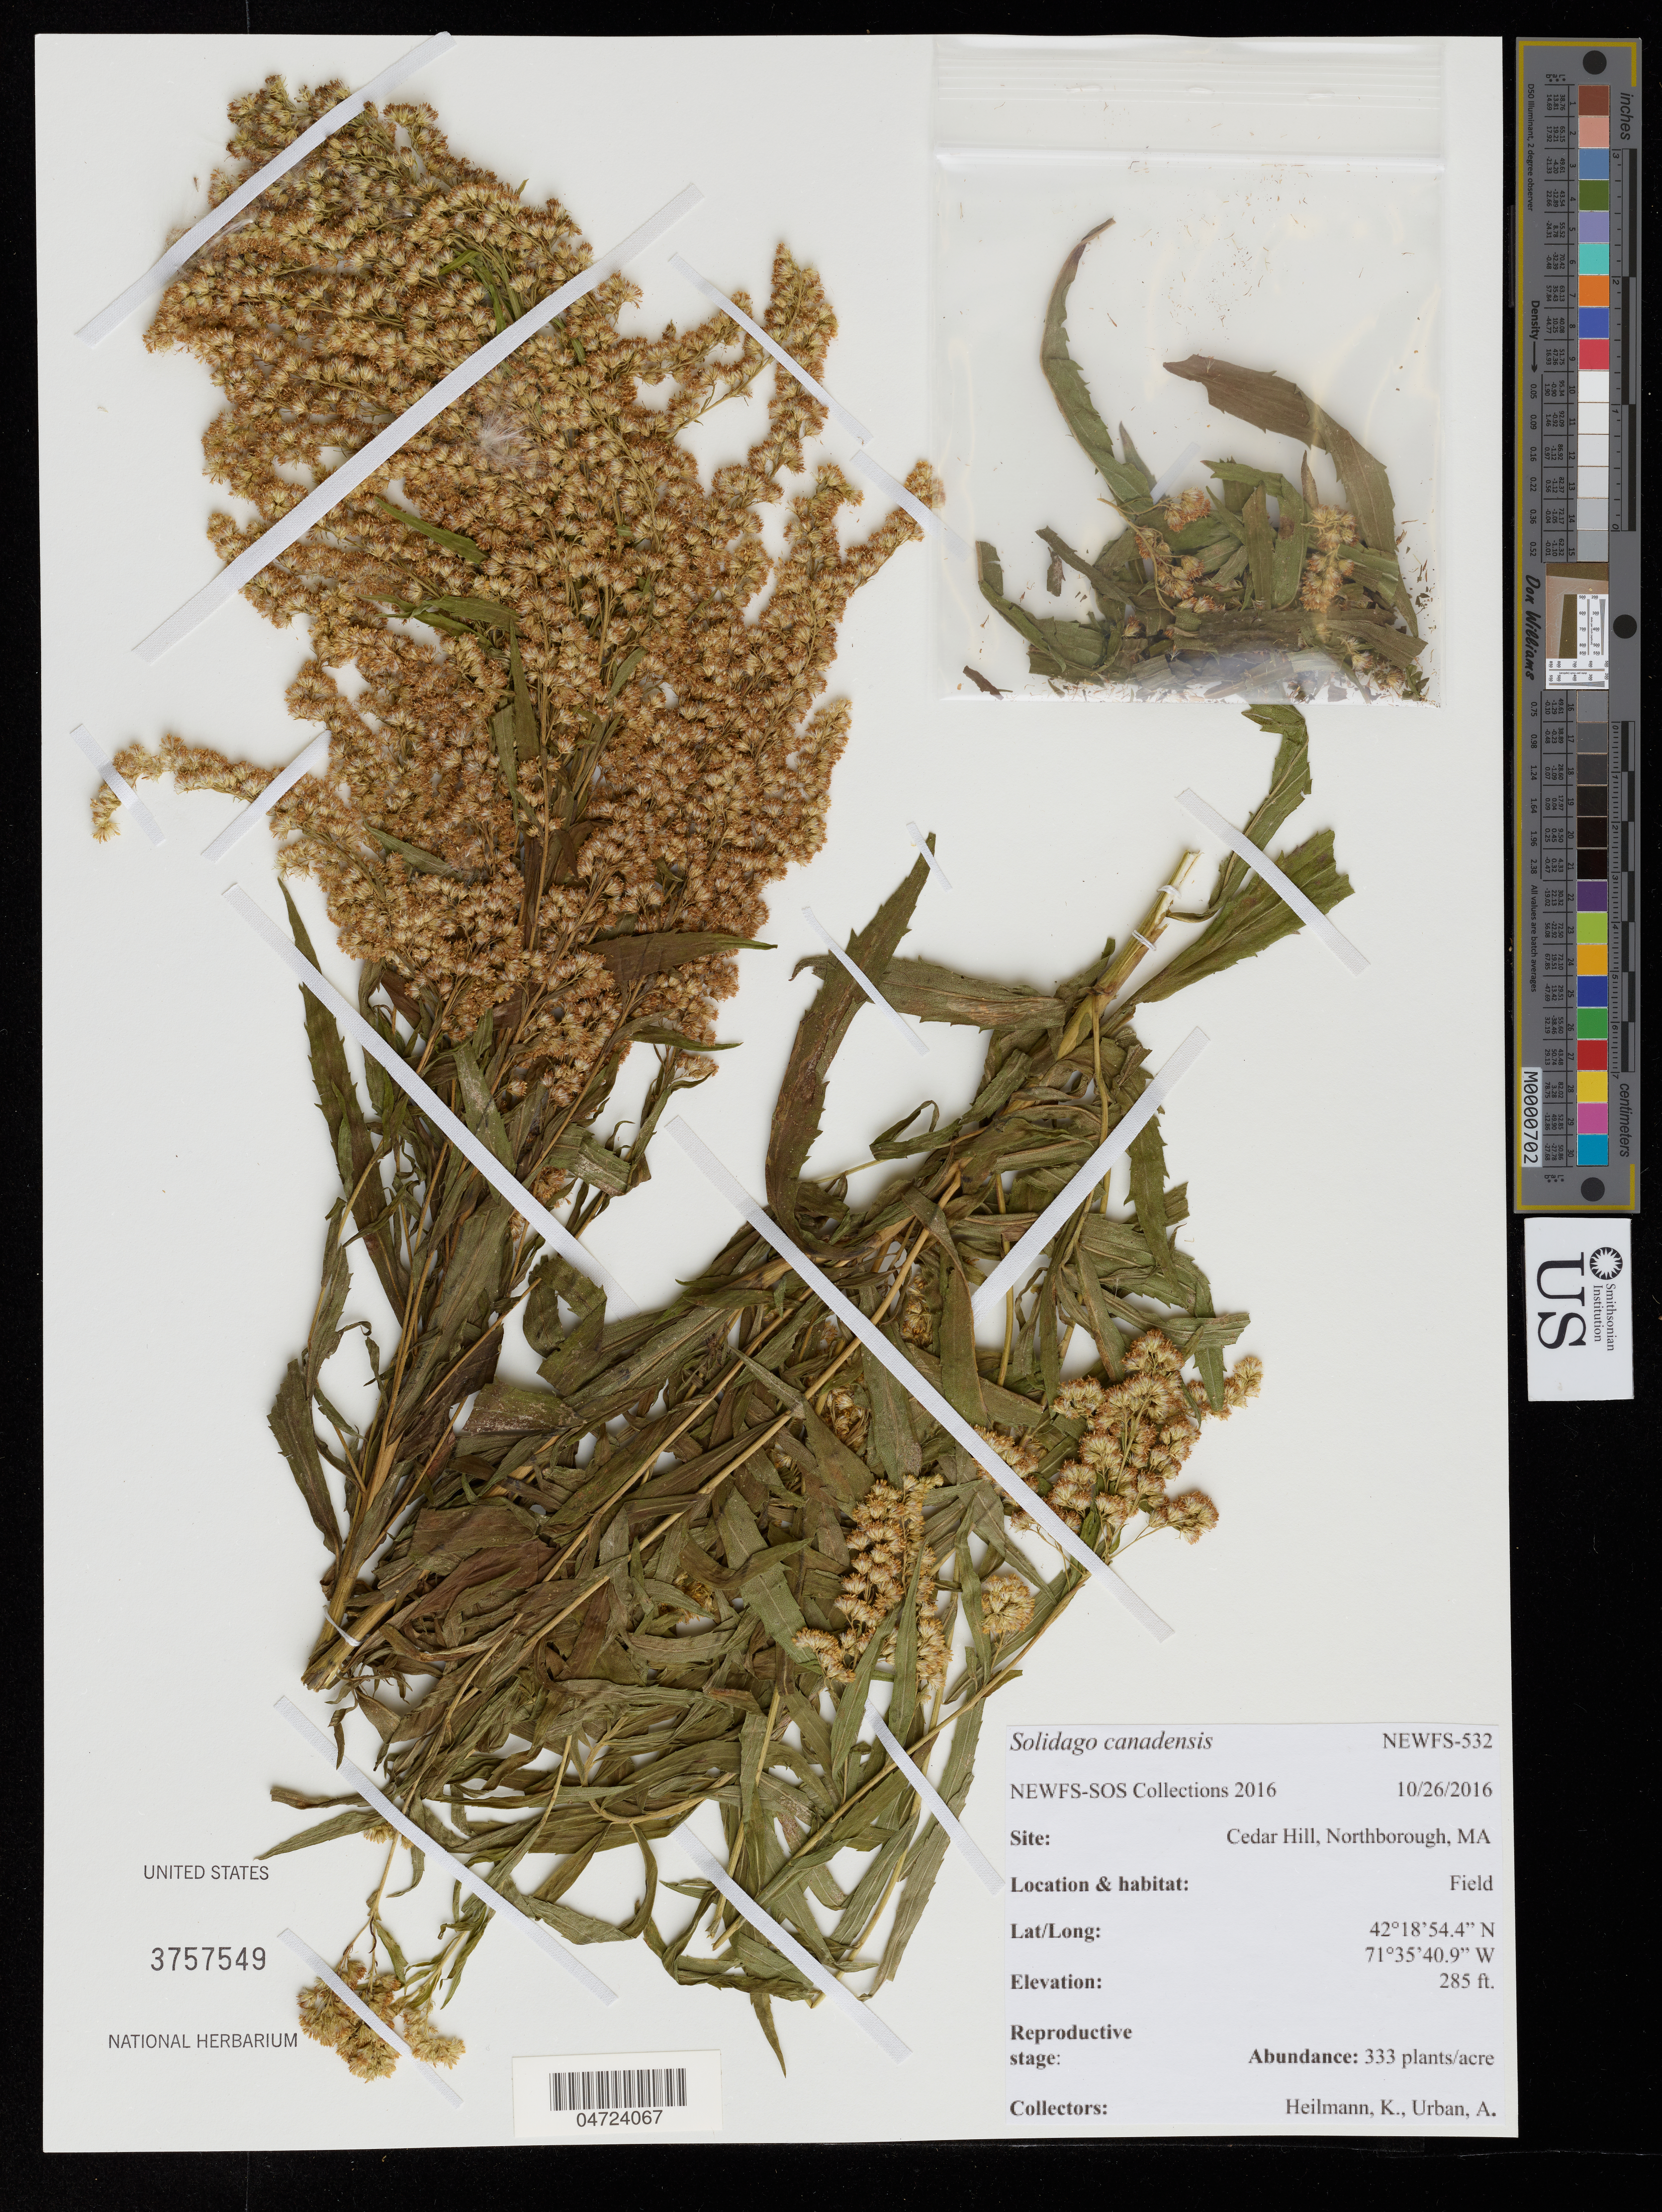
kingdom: Plantae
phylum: Tracheophyta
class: Magnoliopsida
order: Asterales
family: Asteraceae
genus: Solidago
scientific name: Solidago canadensis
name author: L.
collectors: K. Heilmann & A. Urban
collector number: NEWFS-532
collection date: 2016-10-26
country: United States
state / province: Massachusetts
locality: Cedar Hill, Northborough.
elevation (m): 87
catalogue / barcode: US 3757549